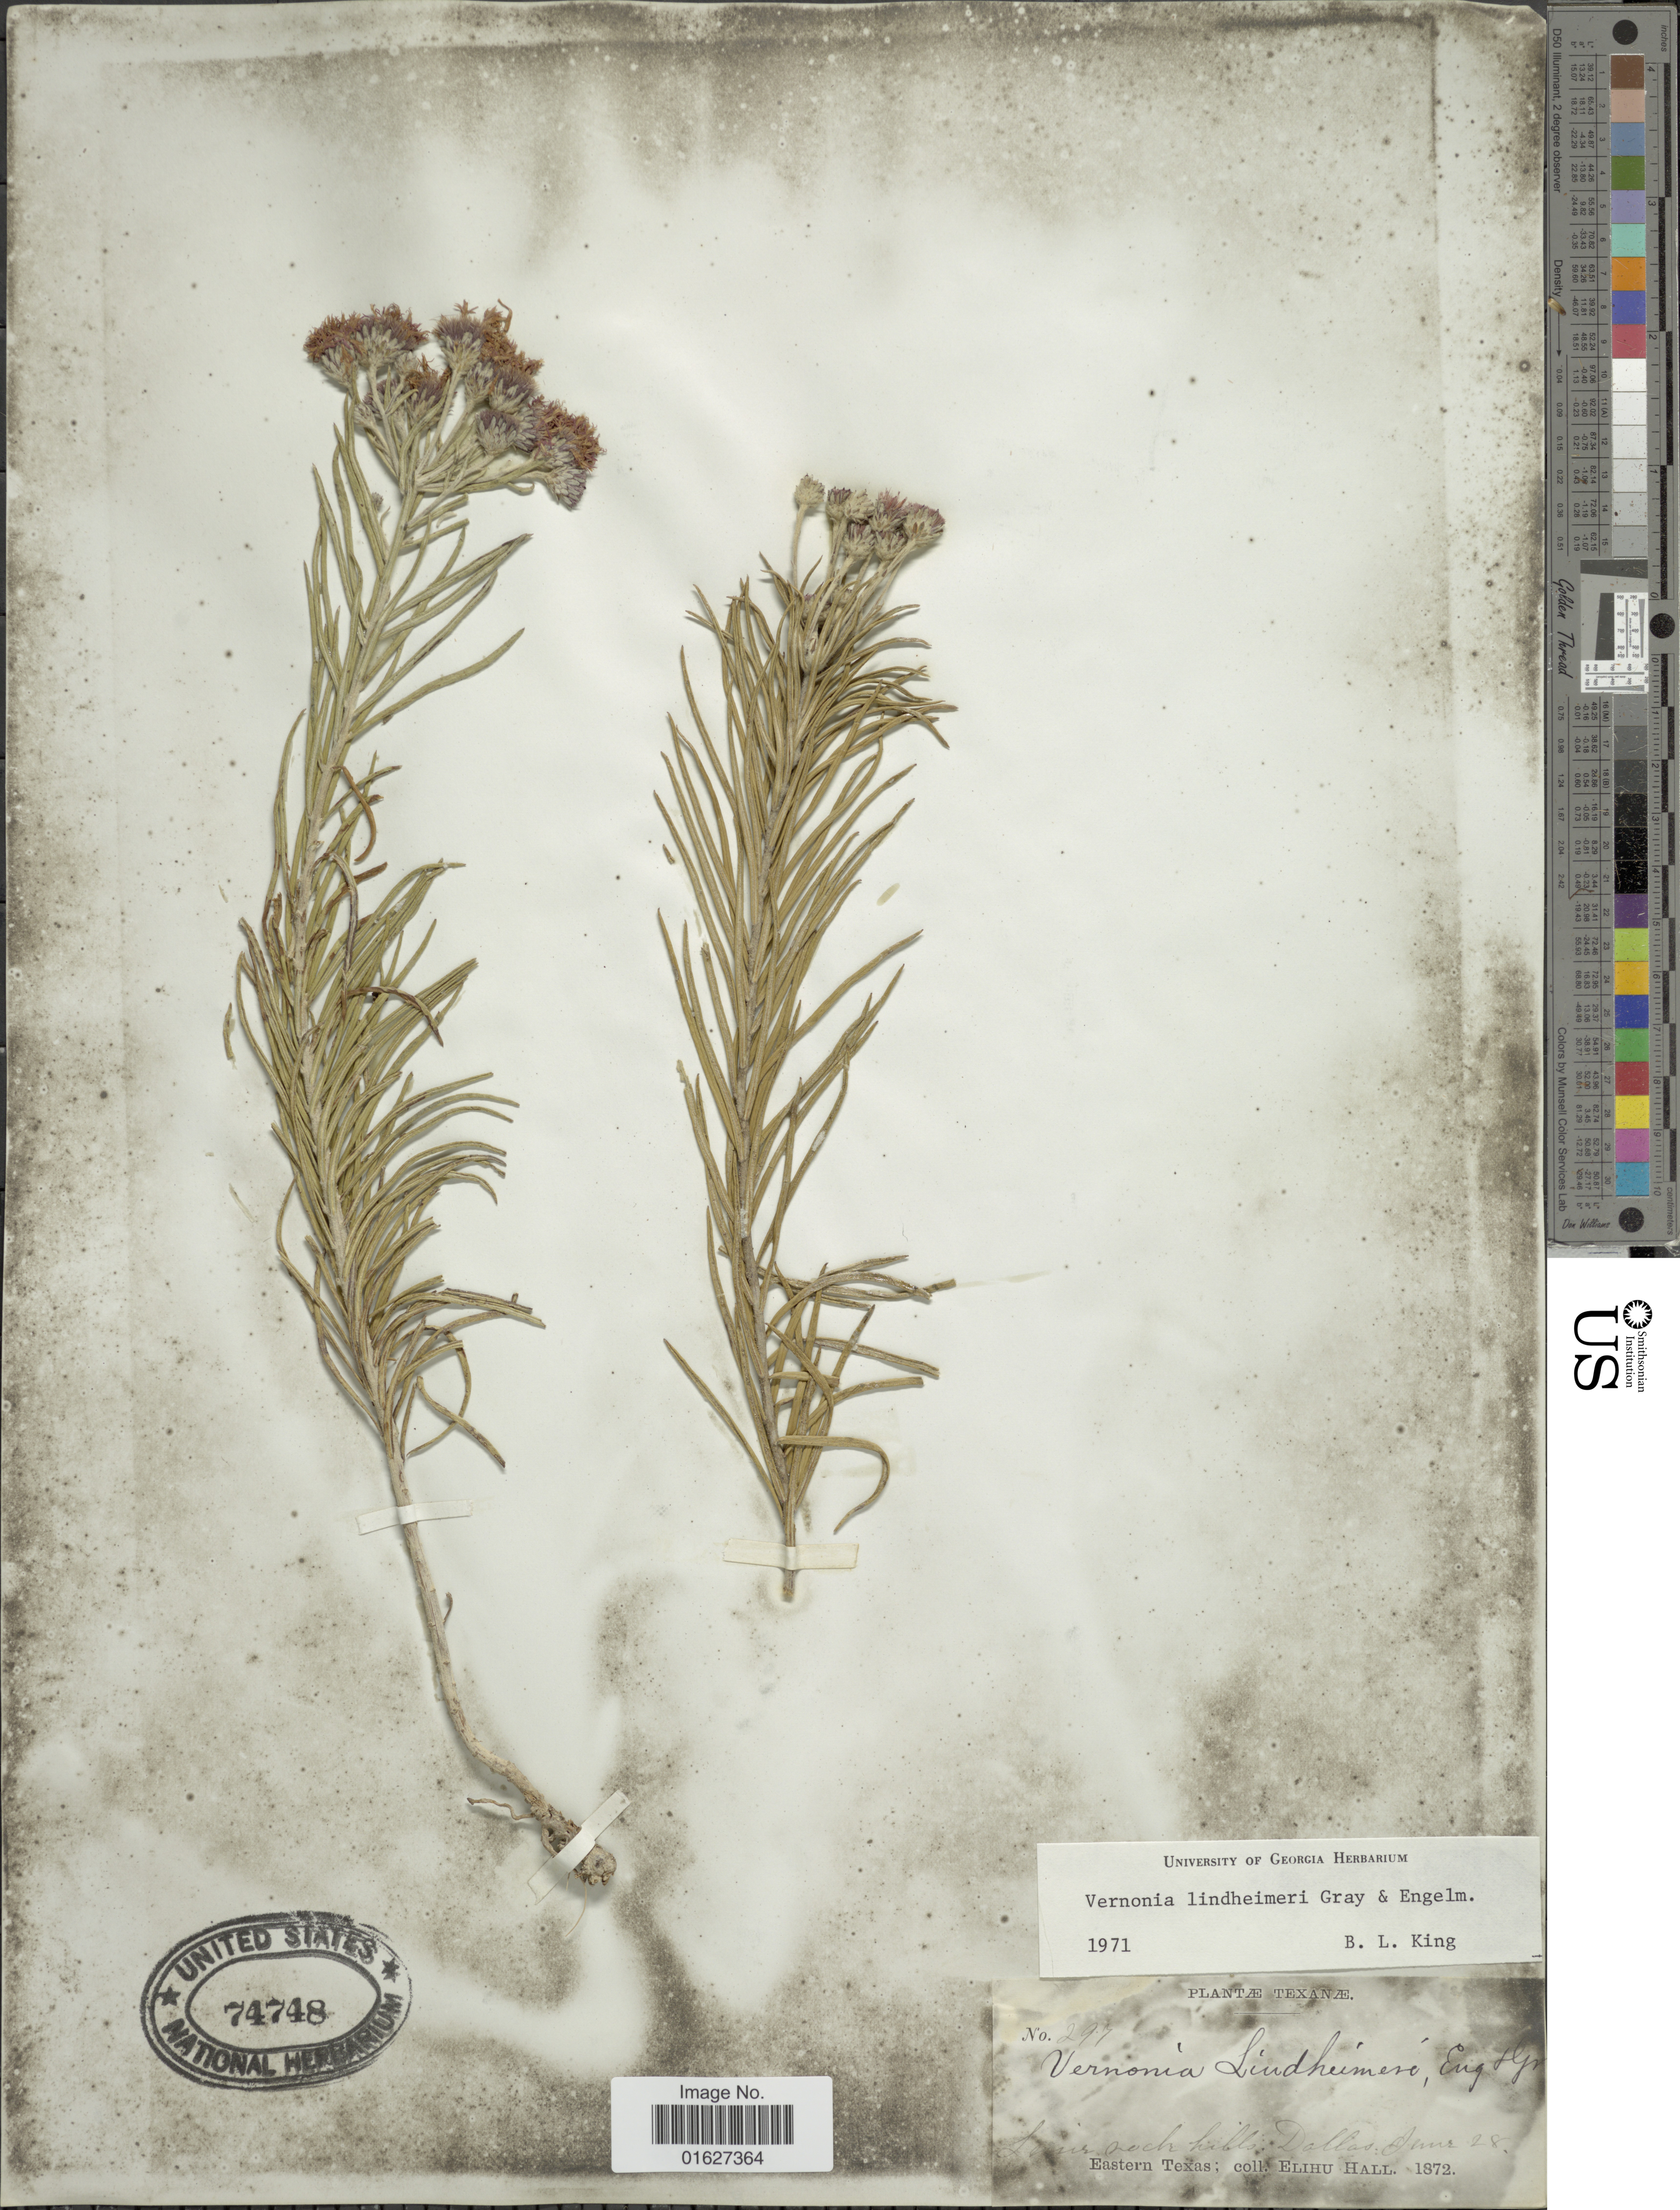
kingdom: Plantae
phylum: Tracheophyta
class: Magnoliopsida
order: Asterales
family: Asteraceae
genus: Vernonia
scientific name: Vernonia lindheimeri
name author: A. Gray & Engelm. in A. Gray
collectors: E. Hall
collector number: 293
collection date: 1872-06-28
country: United States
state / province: Texas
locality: Eastern Texas. Limerock hills. Dallas.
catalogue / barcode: US 74748